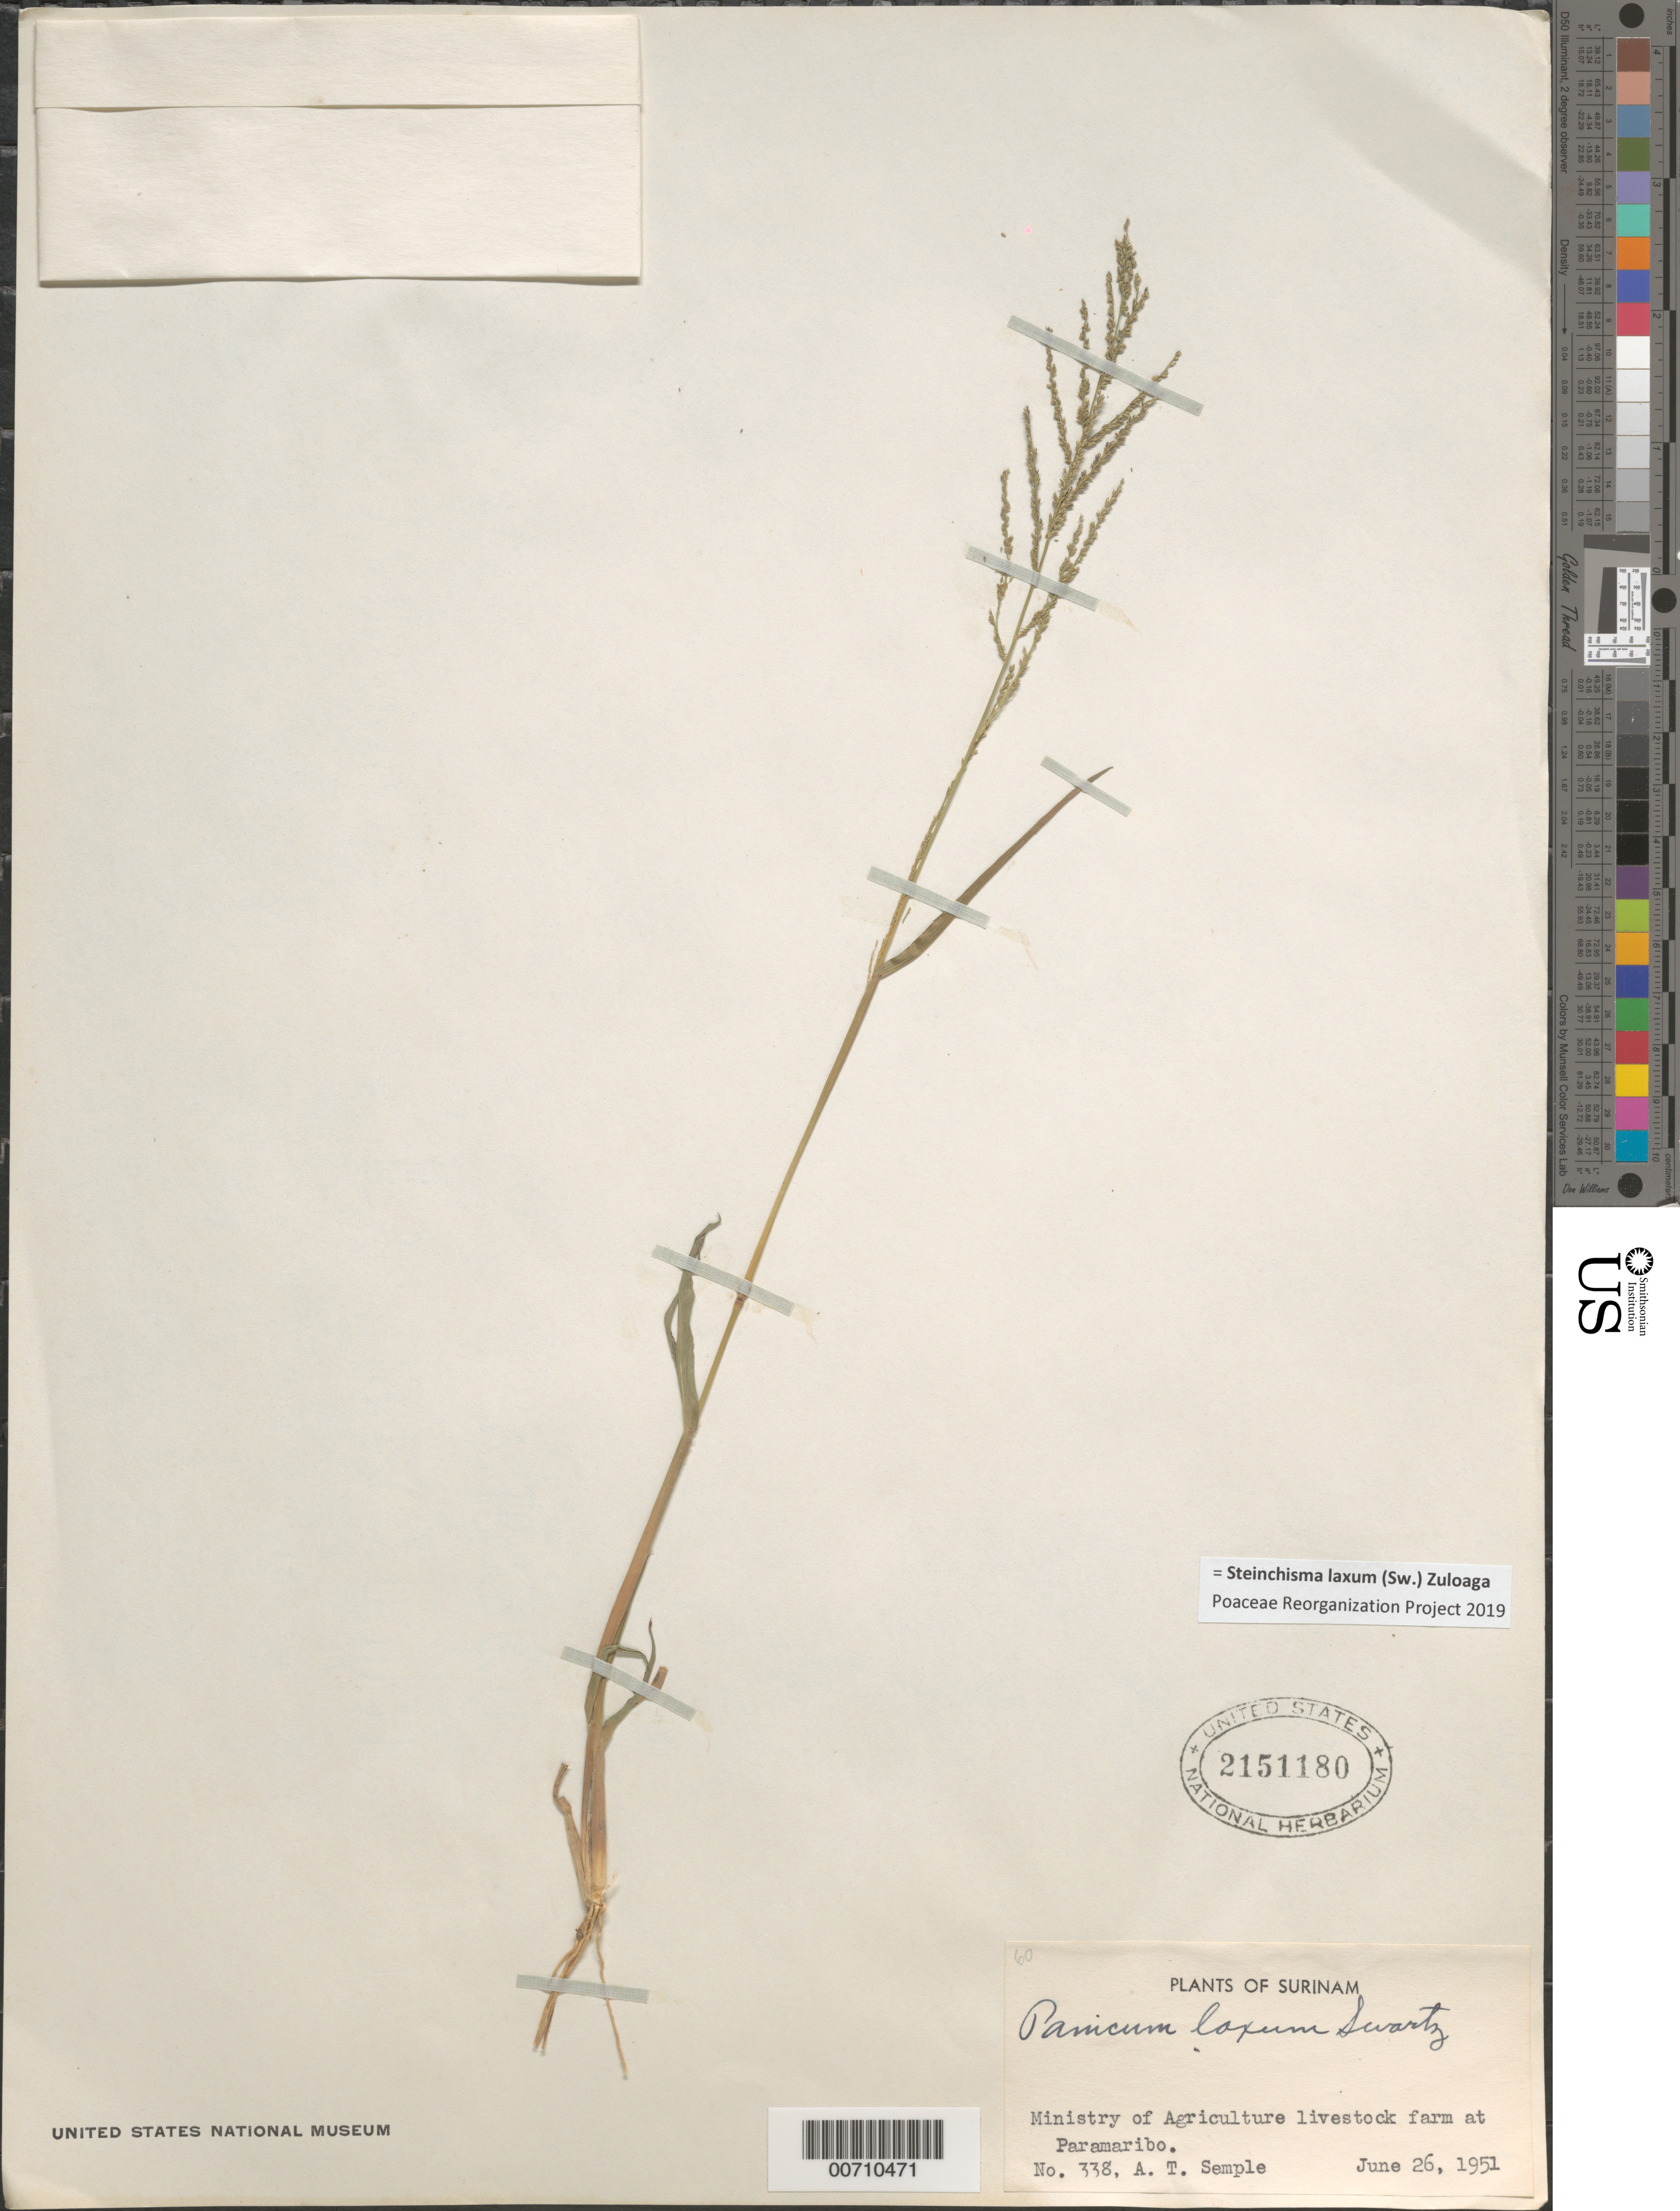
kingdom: Plantae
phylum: Tracheophyta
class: Liliopsida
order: Poales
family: Poaceae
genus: Panicum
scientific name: Panicum laxum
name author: Sw.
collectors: A. Semple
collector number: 338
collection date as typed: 26-Jun-51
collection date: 1951-06-26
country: Suriname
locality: Paramaribo, Ministry of Agriculture livestock farm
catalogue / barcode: US 2151180